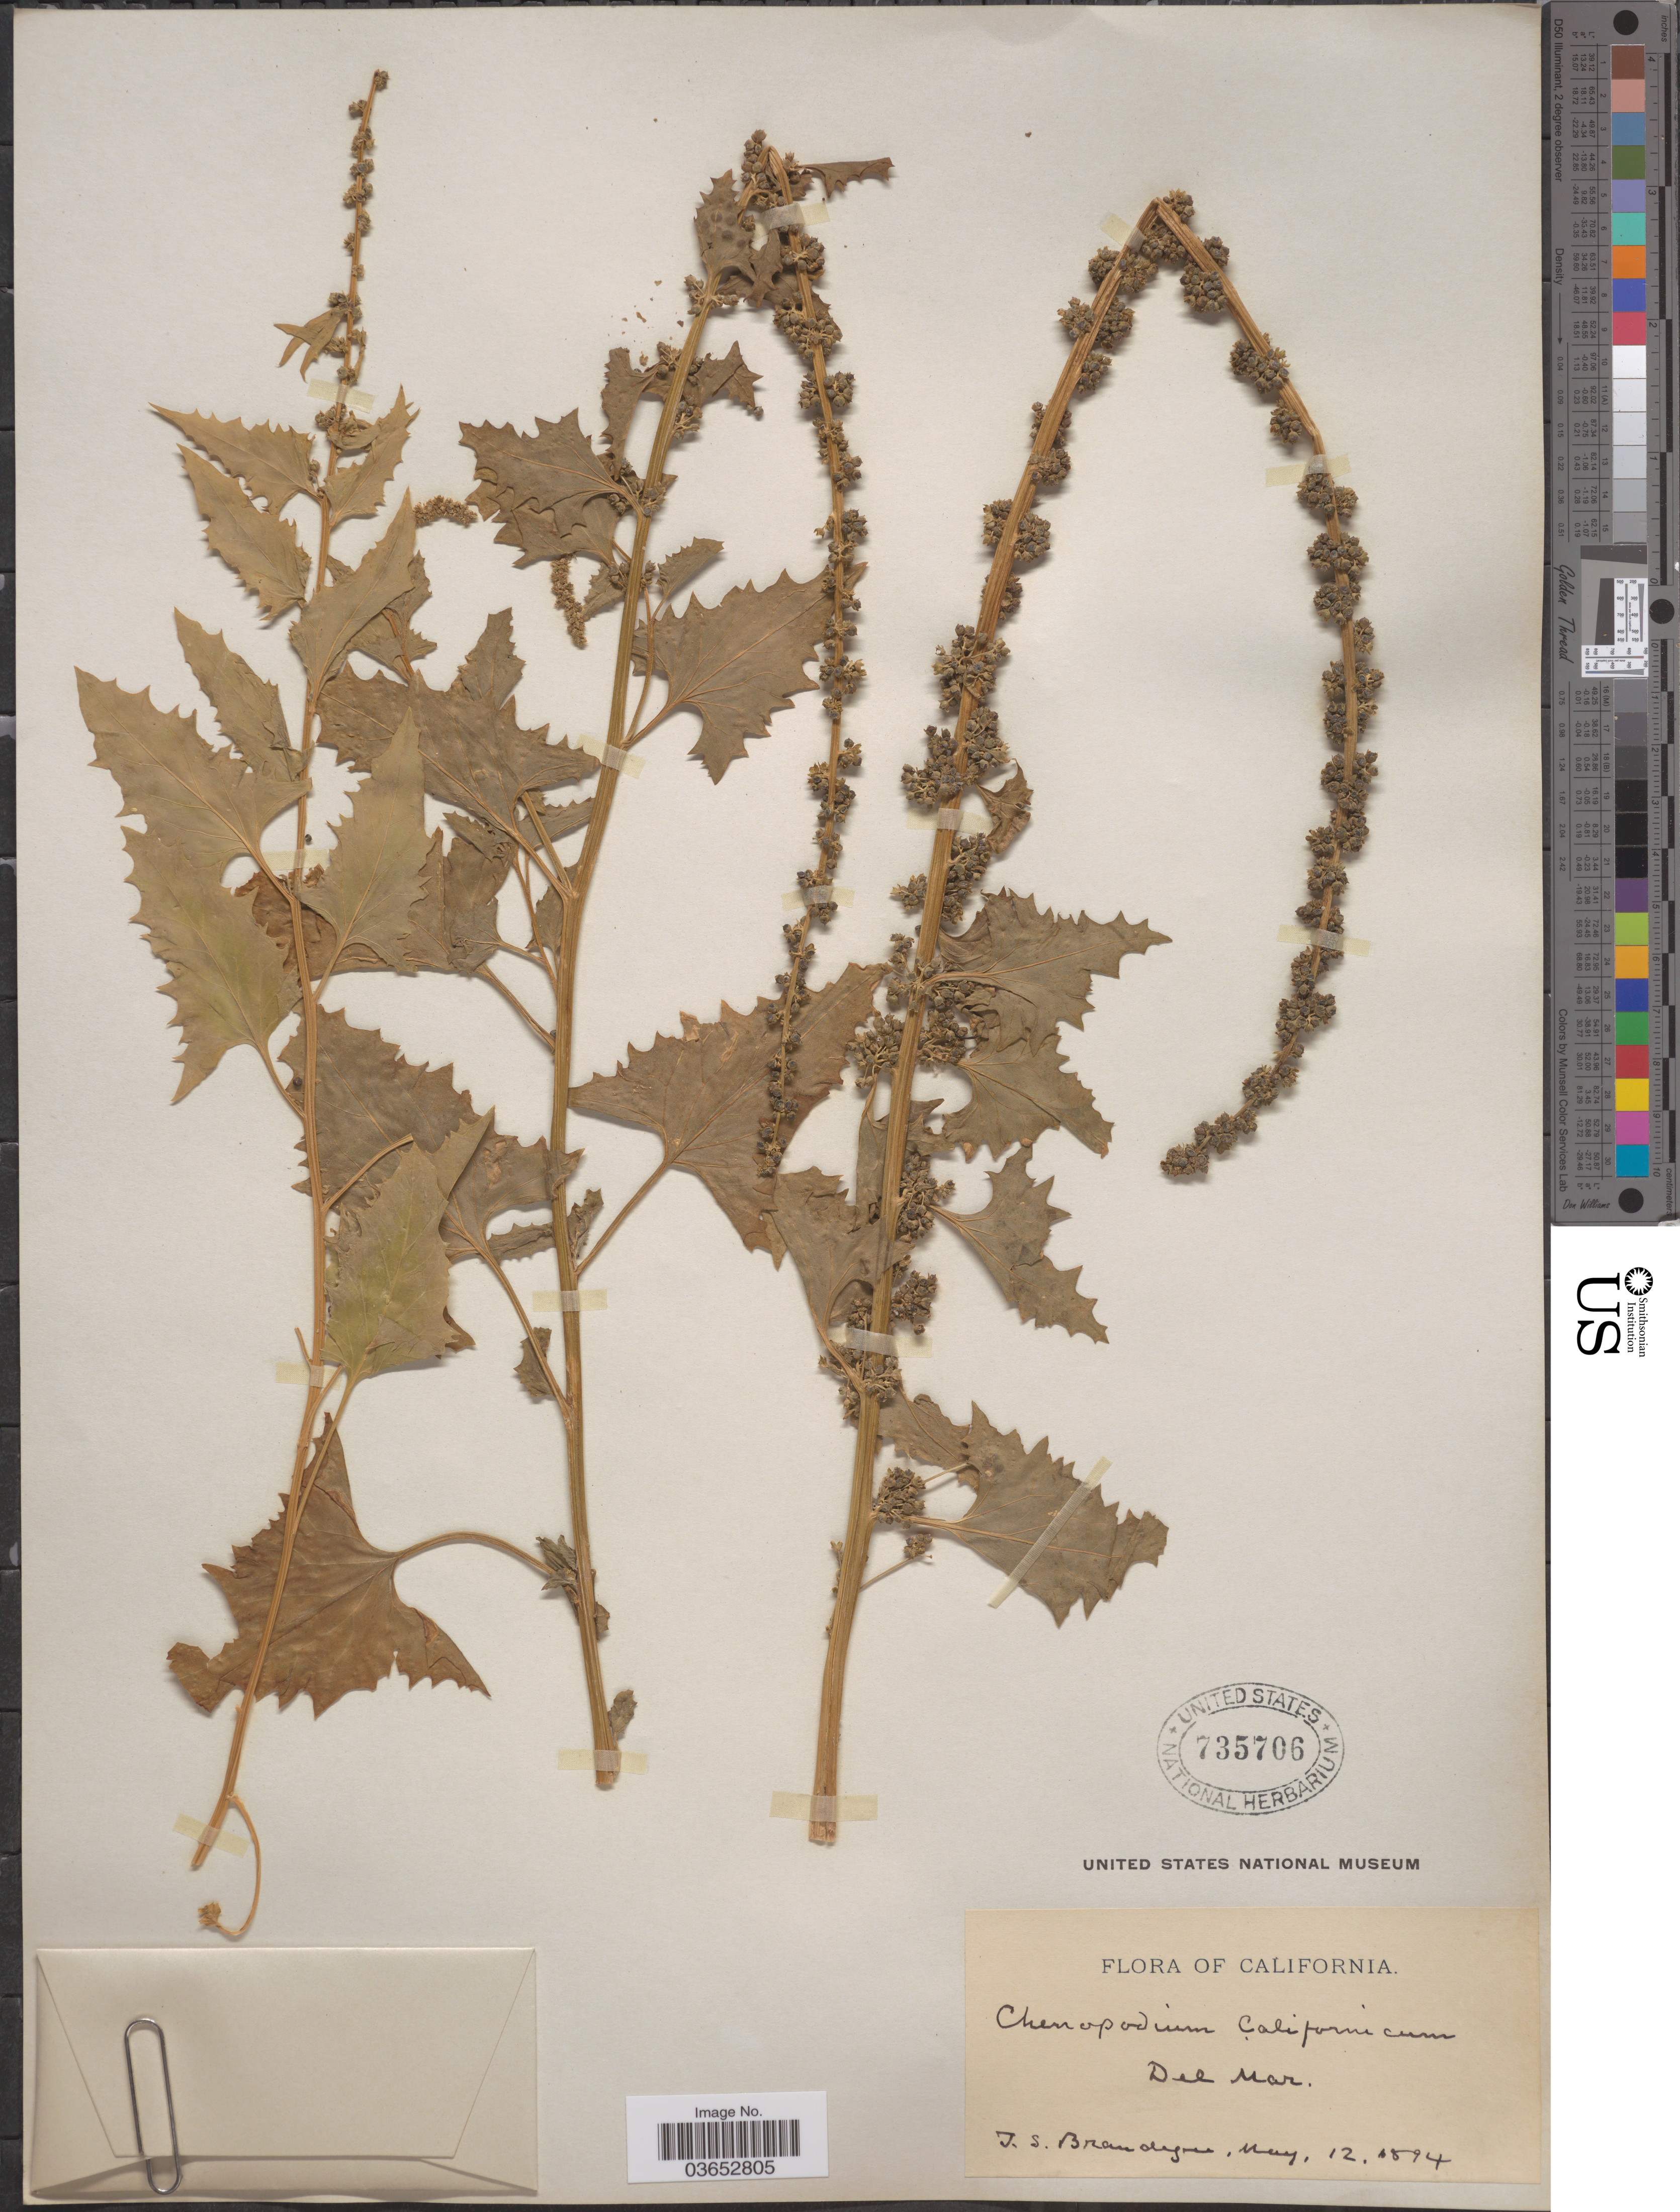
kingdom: Plantae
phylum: Tracheophyta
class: Magnoliopsida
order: Caryophyllales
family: Amaranthaceae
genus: Chenopodium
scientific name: Chenopodium californicum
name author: S. Watson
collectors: T. S. Brandegee (herbarium)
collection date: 1894-05-12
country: United States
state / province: California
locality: Del Mar.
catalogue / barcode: US 735706